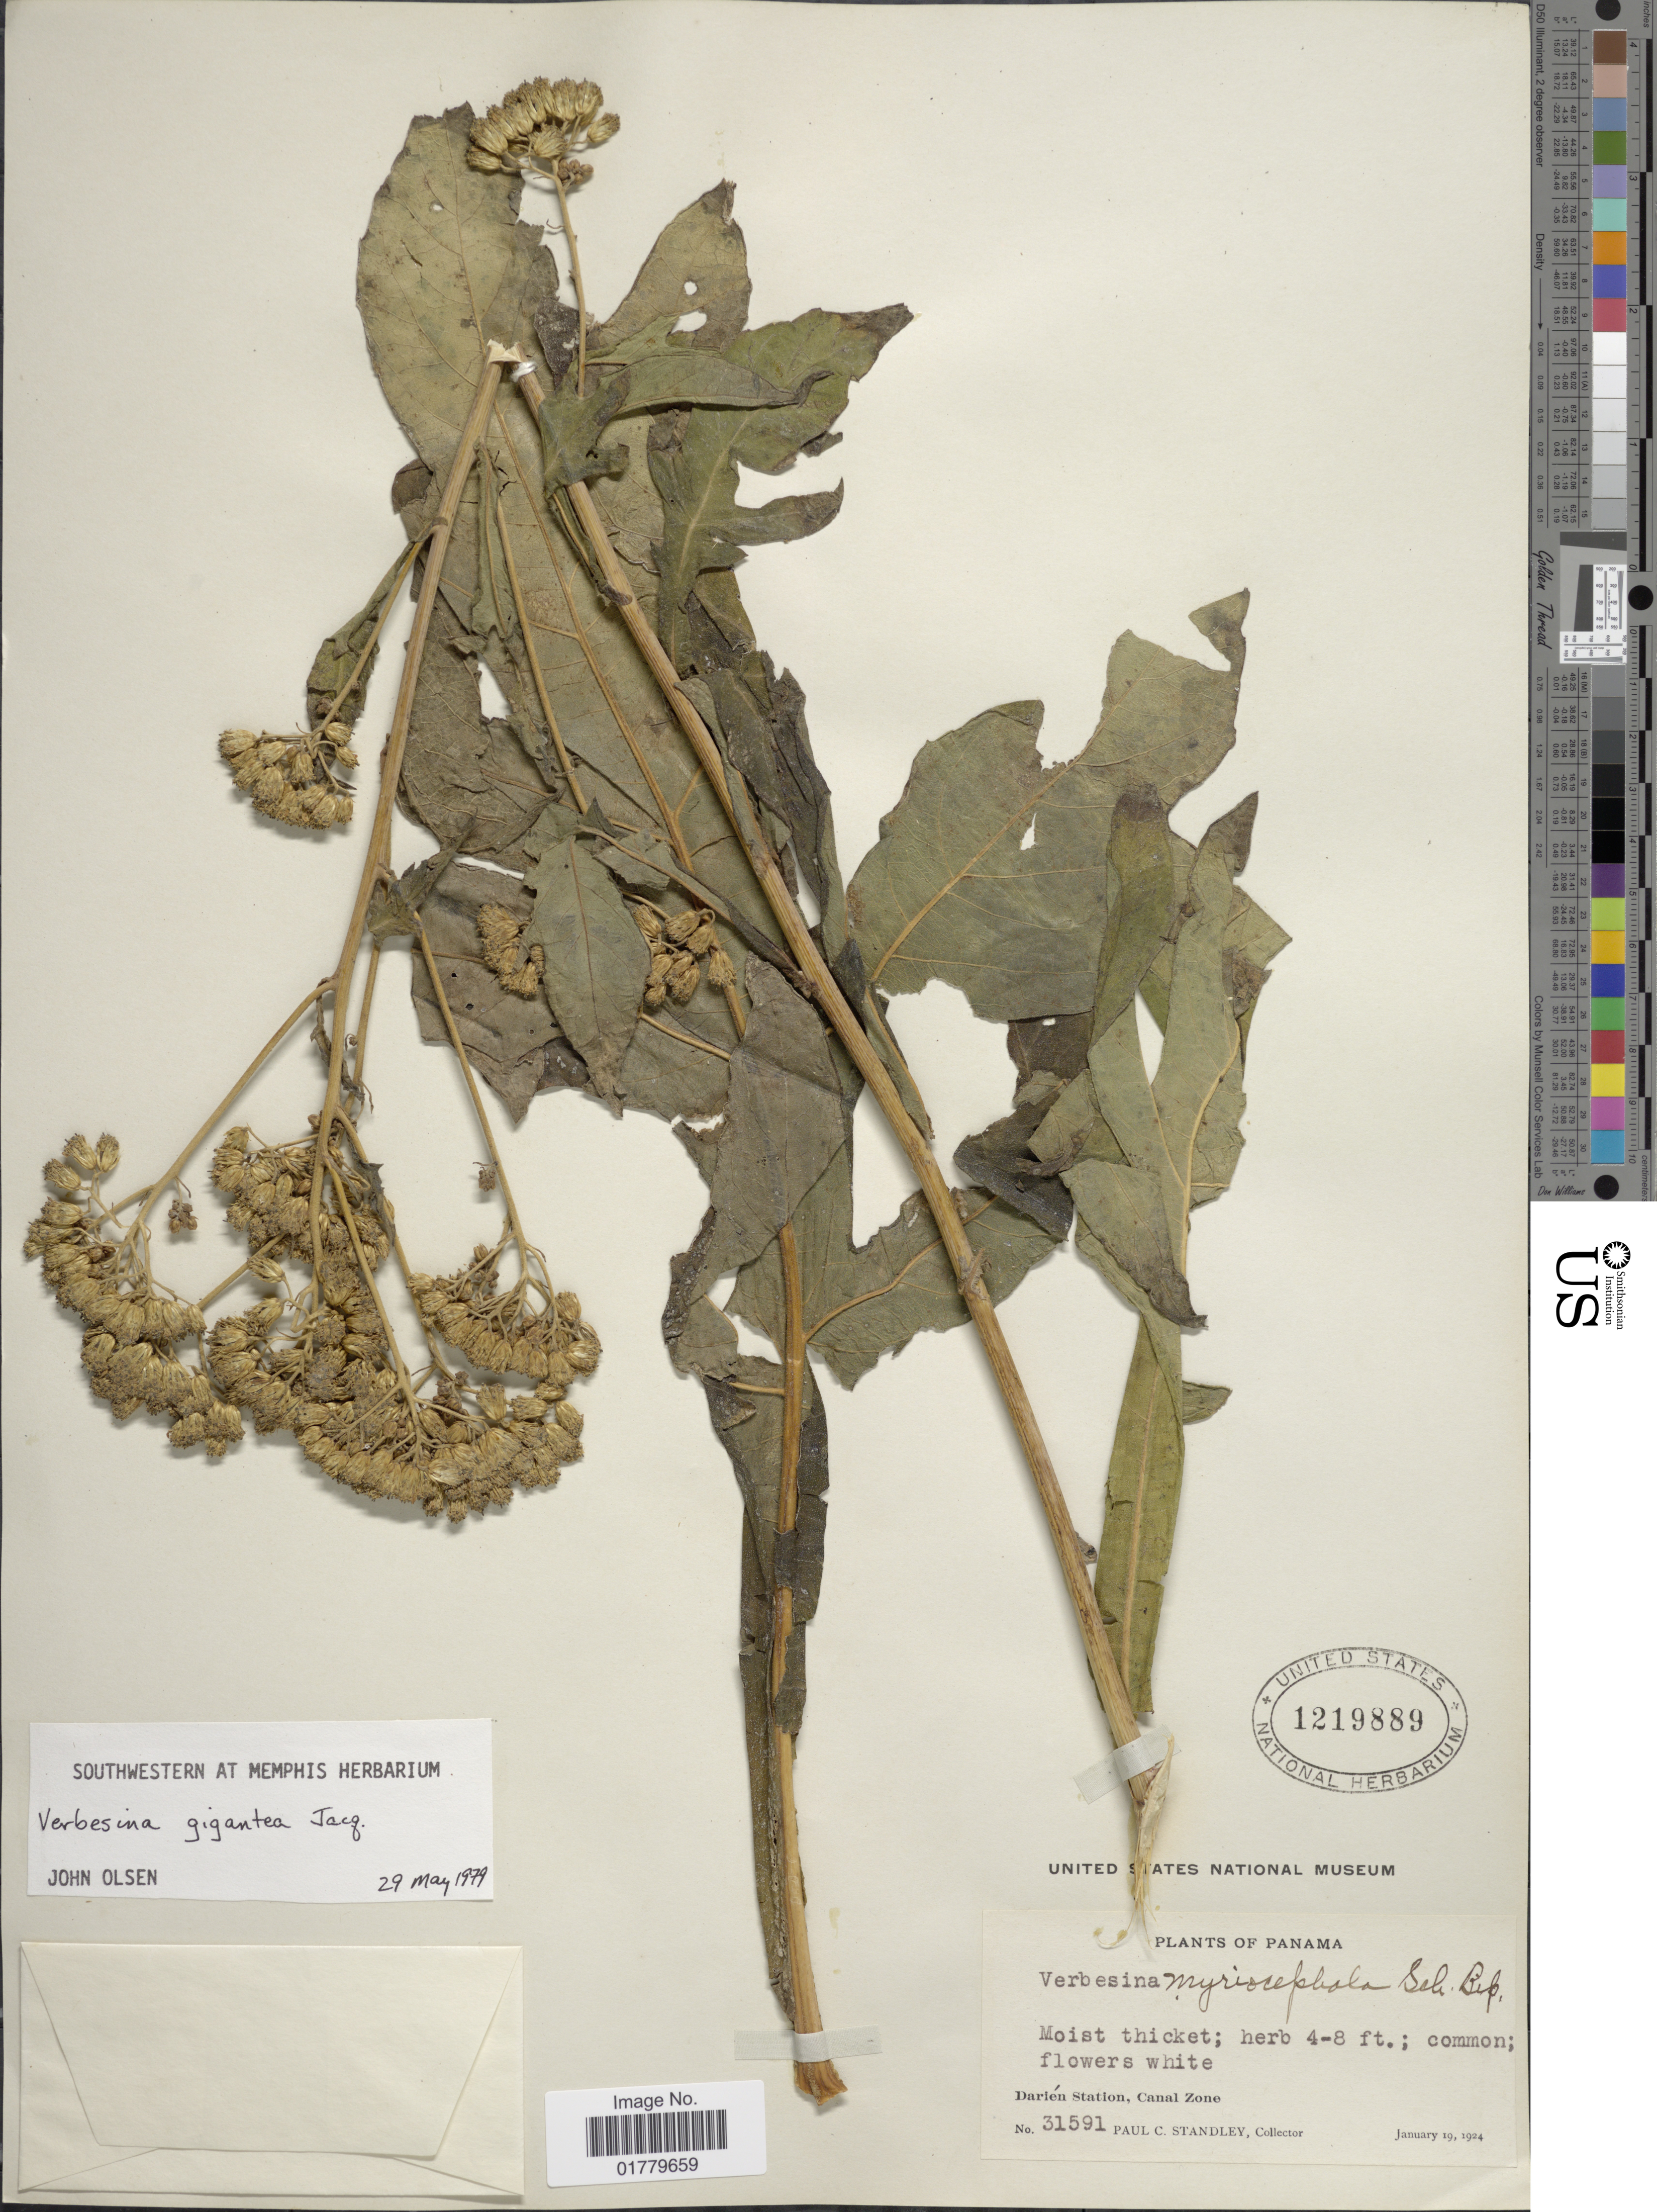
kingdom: Plantae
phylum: Tracheophyta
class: Magnoliopsida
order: Asterales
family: Asteraceae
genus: Verbesina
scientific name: Verbesina gigantea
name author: Jacq.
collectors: P. C. Standley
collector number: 31591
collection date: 1924-01-19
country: Panama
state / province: Colón / Panamá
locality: Darién Station, Canal Zone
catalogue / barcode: US 1219889